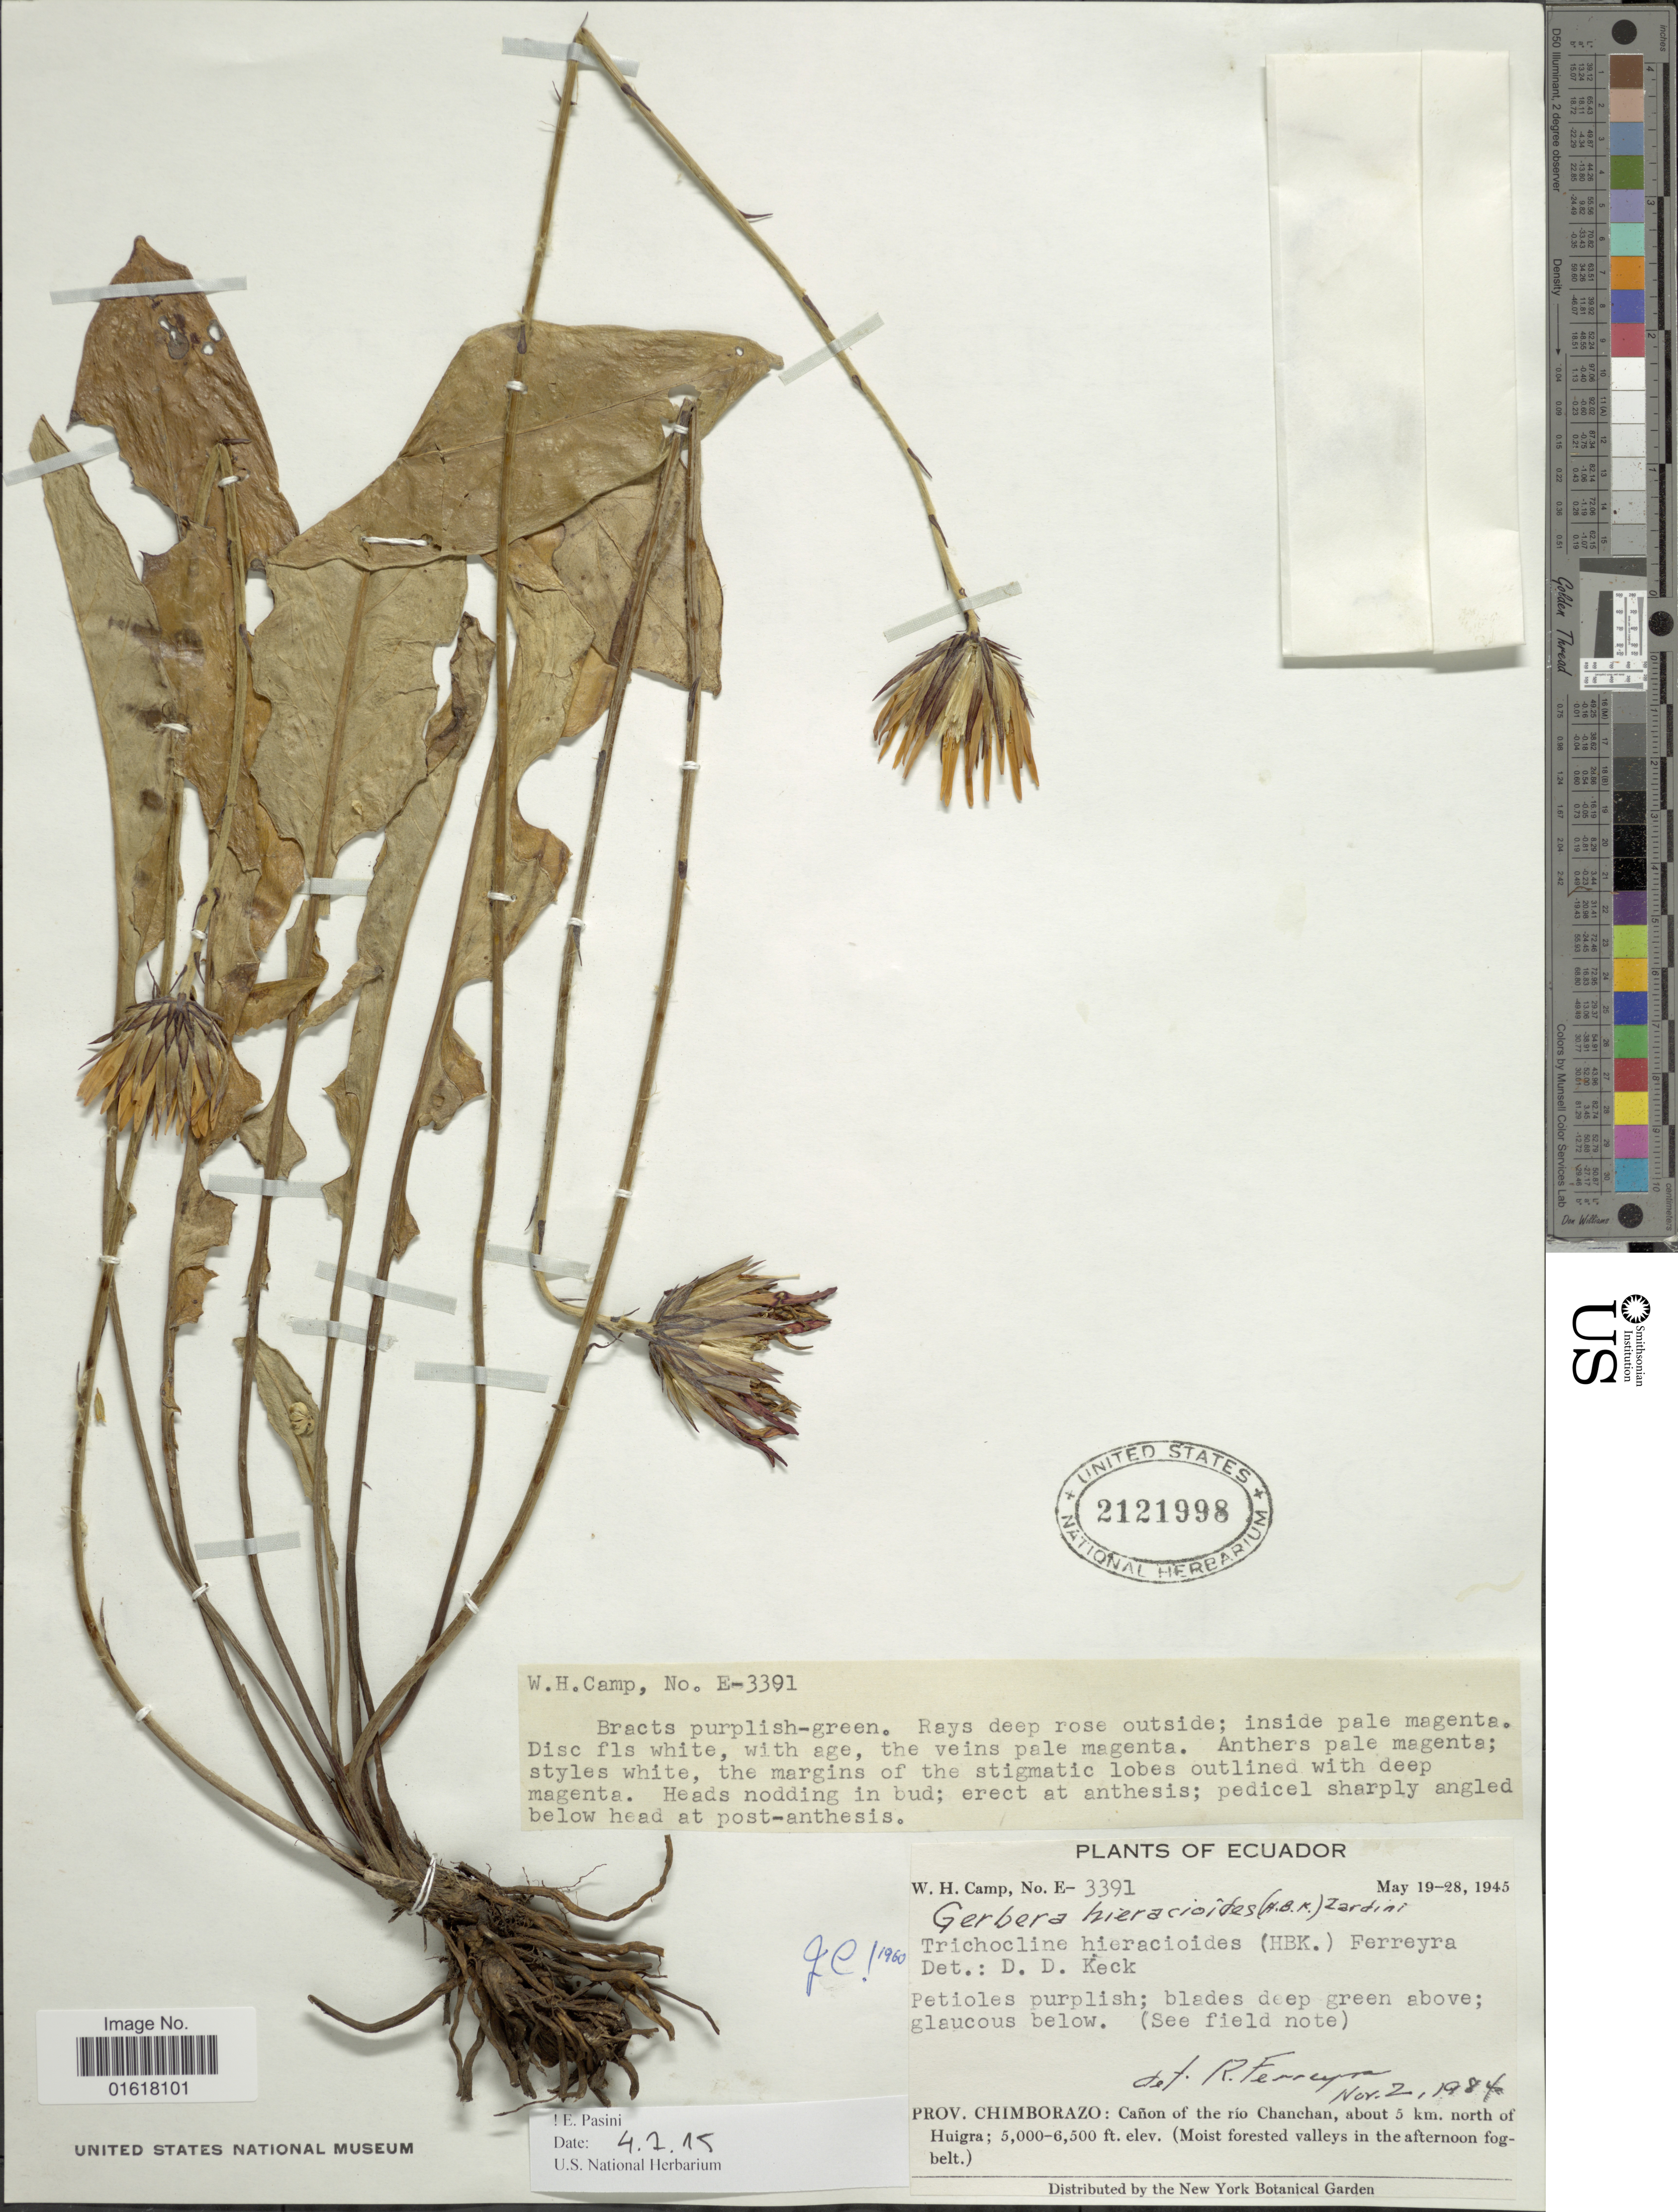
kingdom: Plantae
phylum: Tracheophyta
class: Magnoliopsida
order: Asterales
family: Asteraceae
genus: Trichocline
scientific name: Trichocline hieracioides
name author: (Kunth) Ferreyra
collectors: W. H. Camp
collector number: E-3391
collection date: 1945-05-19/1945-05-28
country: Ecuador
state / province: Chimborazo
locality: Cañon of the río Chanchan, about 5 km. north of Huigra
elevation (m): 1524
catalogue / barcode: US 2121998